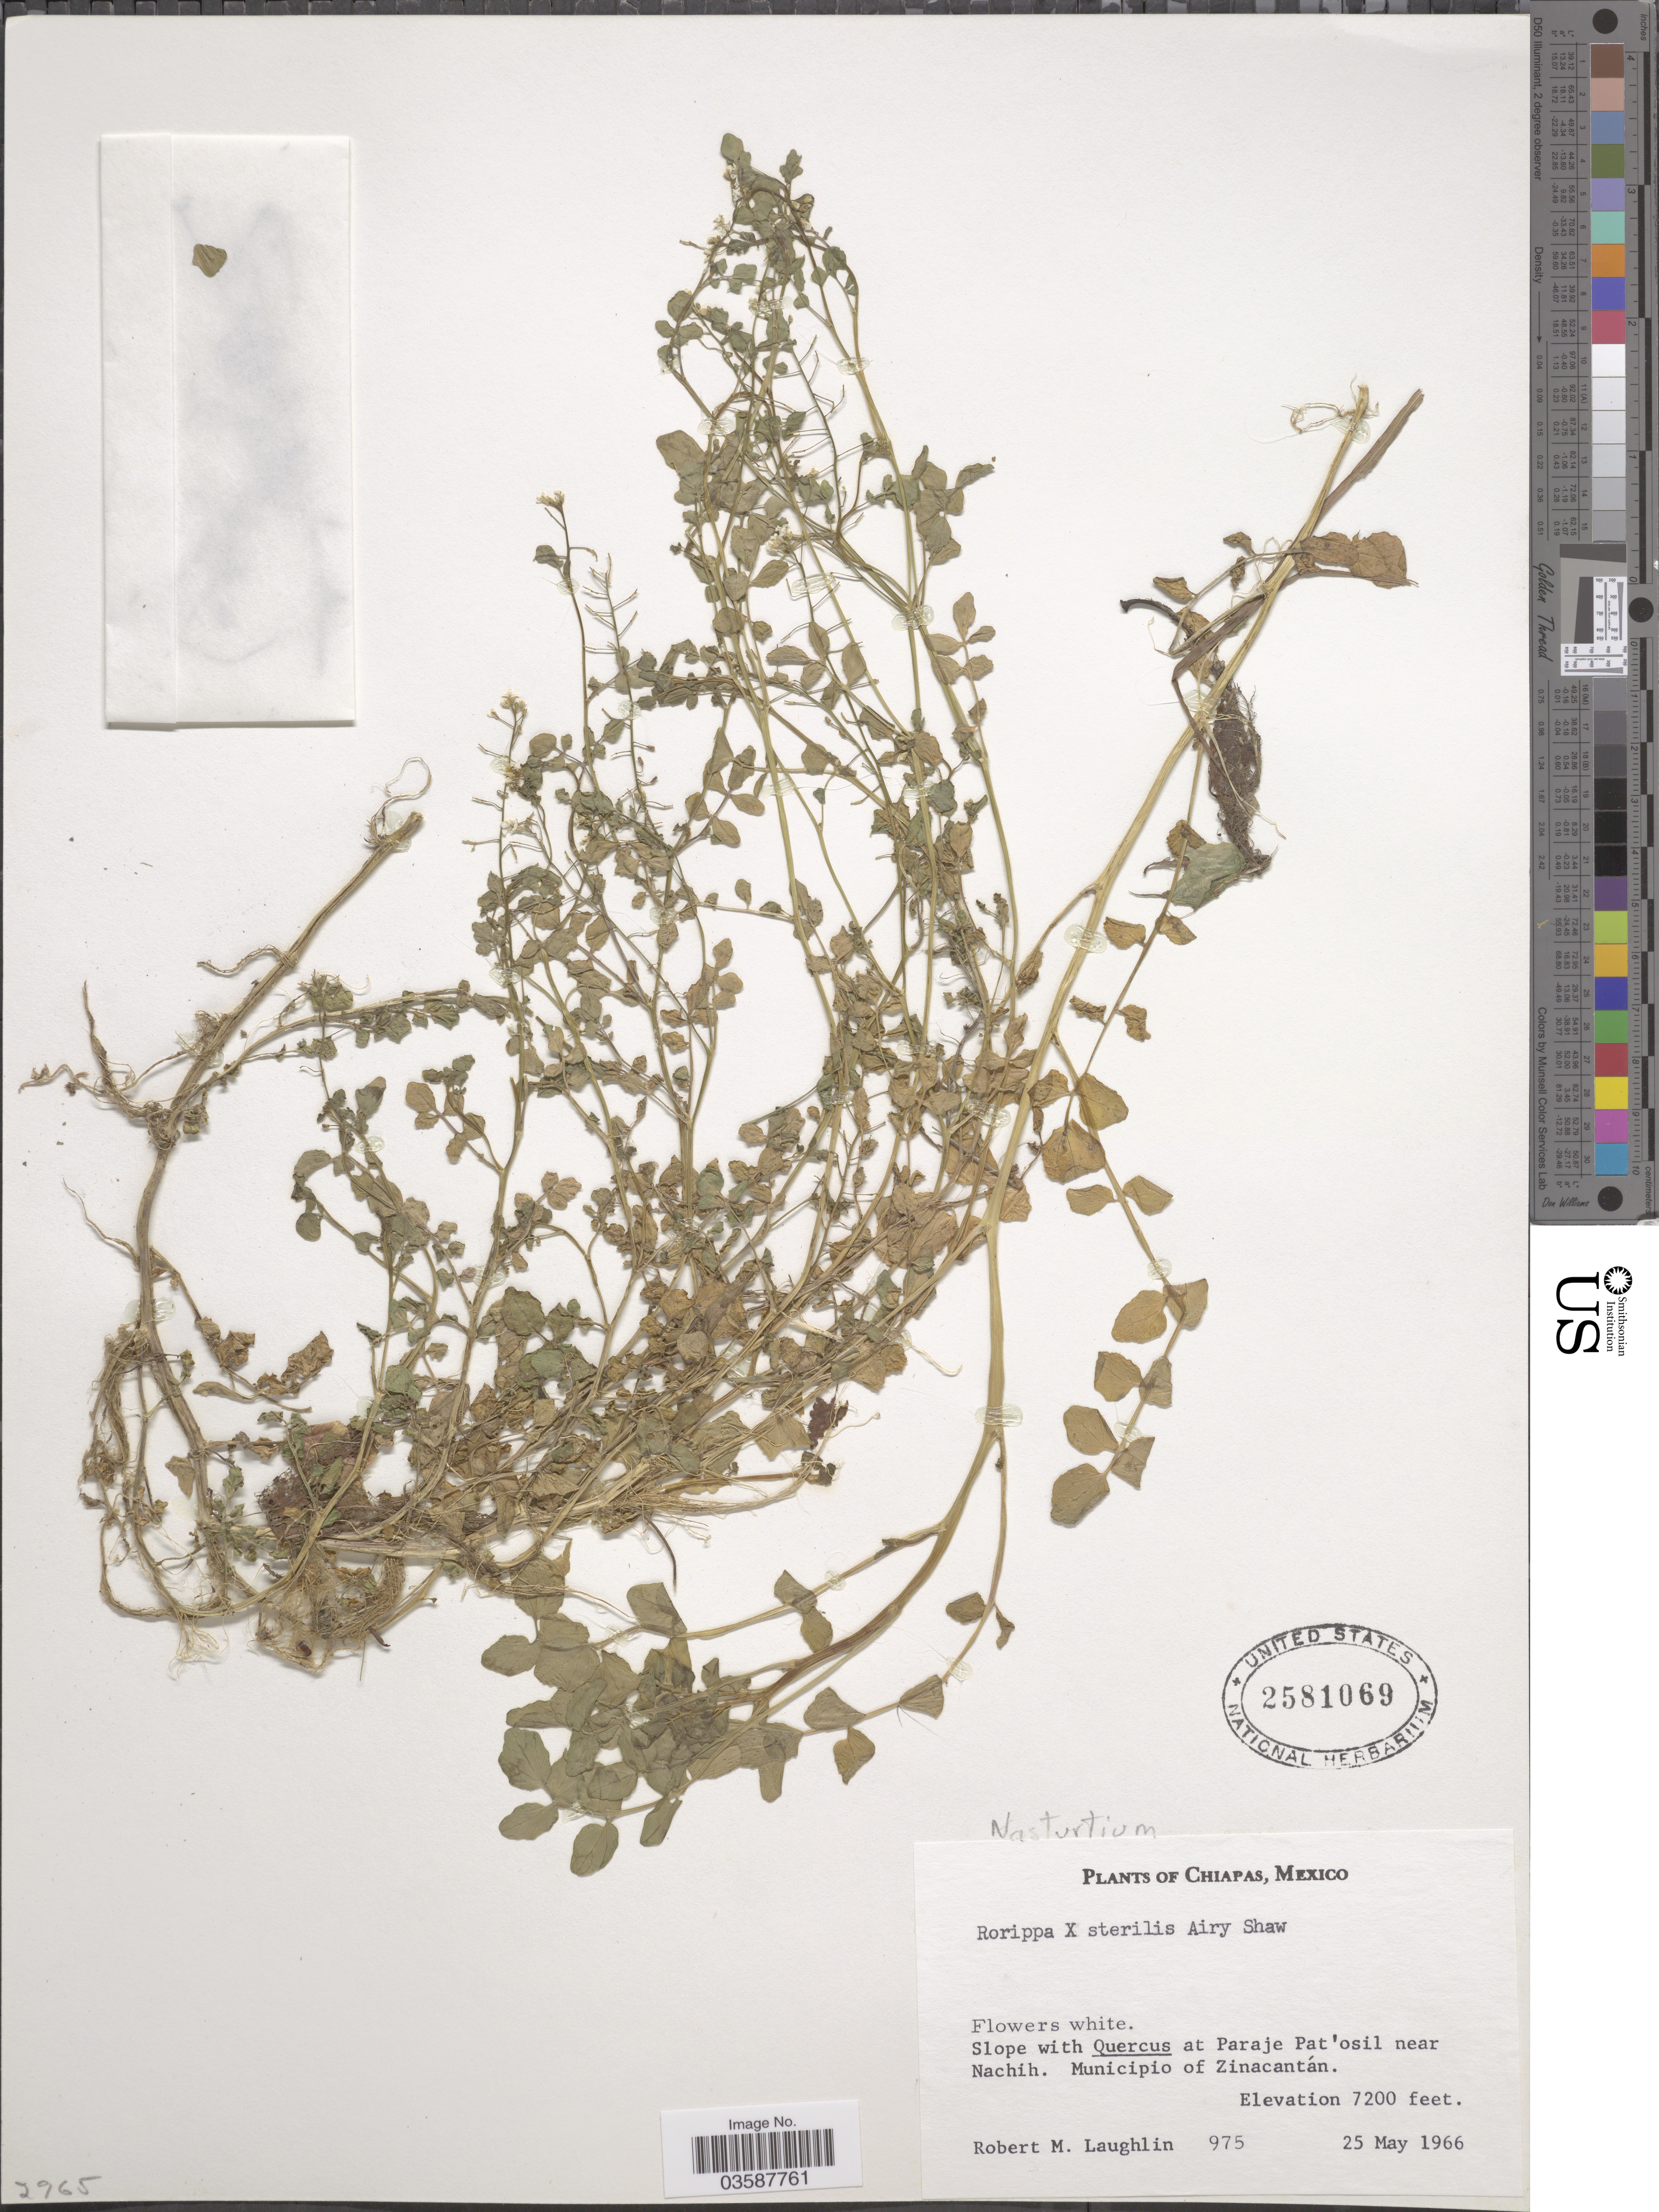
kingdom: Plantae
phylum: Tracheophyta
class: Magnoliopsida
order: Brassicales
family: Brassicaceae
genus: Rorippa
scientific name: Rorippa sterilis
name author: Airy Shaw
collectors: R. M. Laughlin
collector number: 975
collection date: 1966-05-25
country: Mexico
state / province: Chiapas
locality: Paraje Pat'osil near Nachih. Municipio of Zinacantán.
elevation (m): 2195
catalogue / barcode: US 2581069